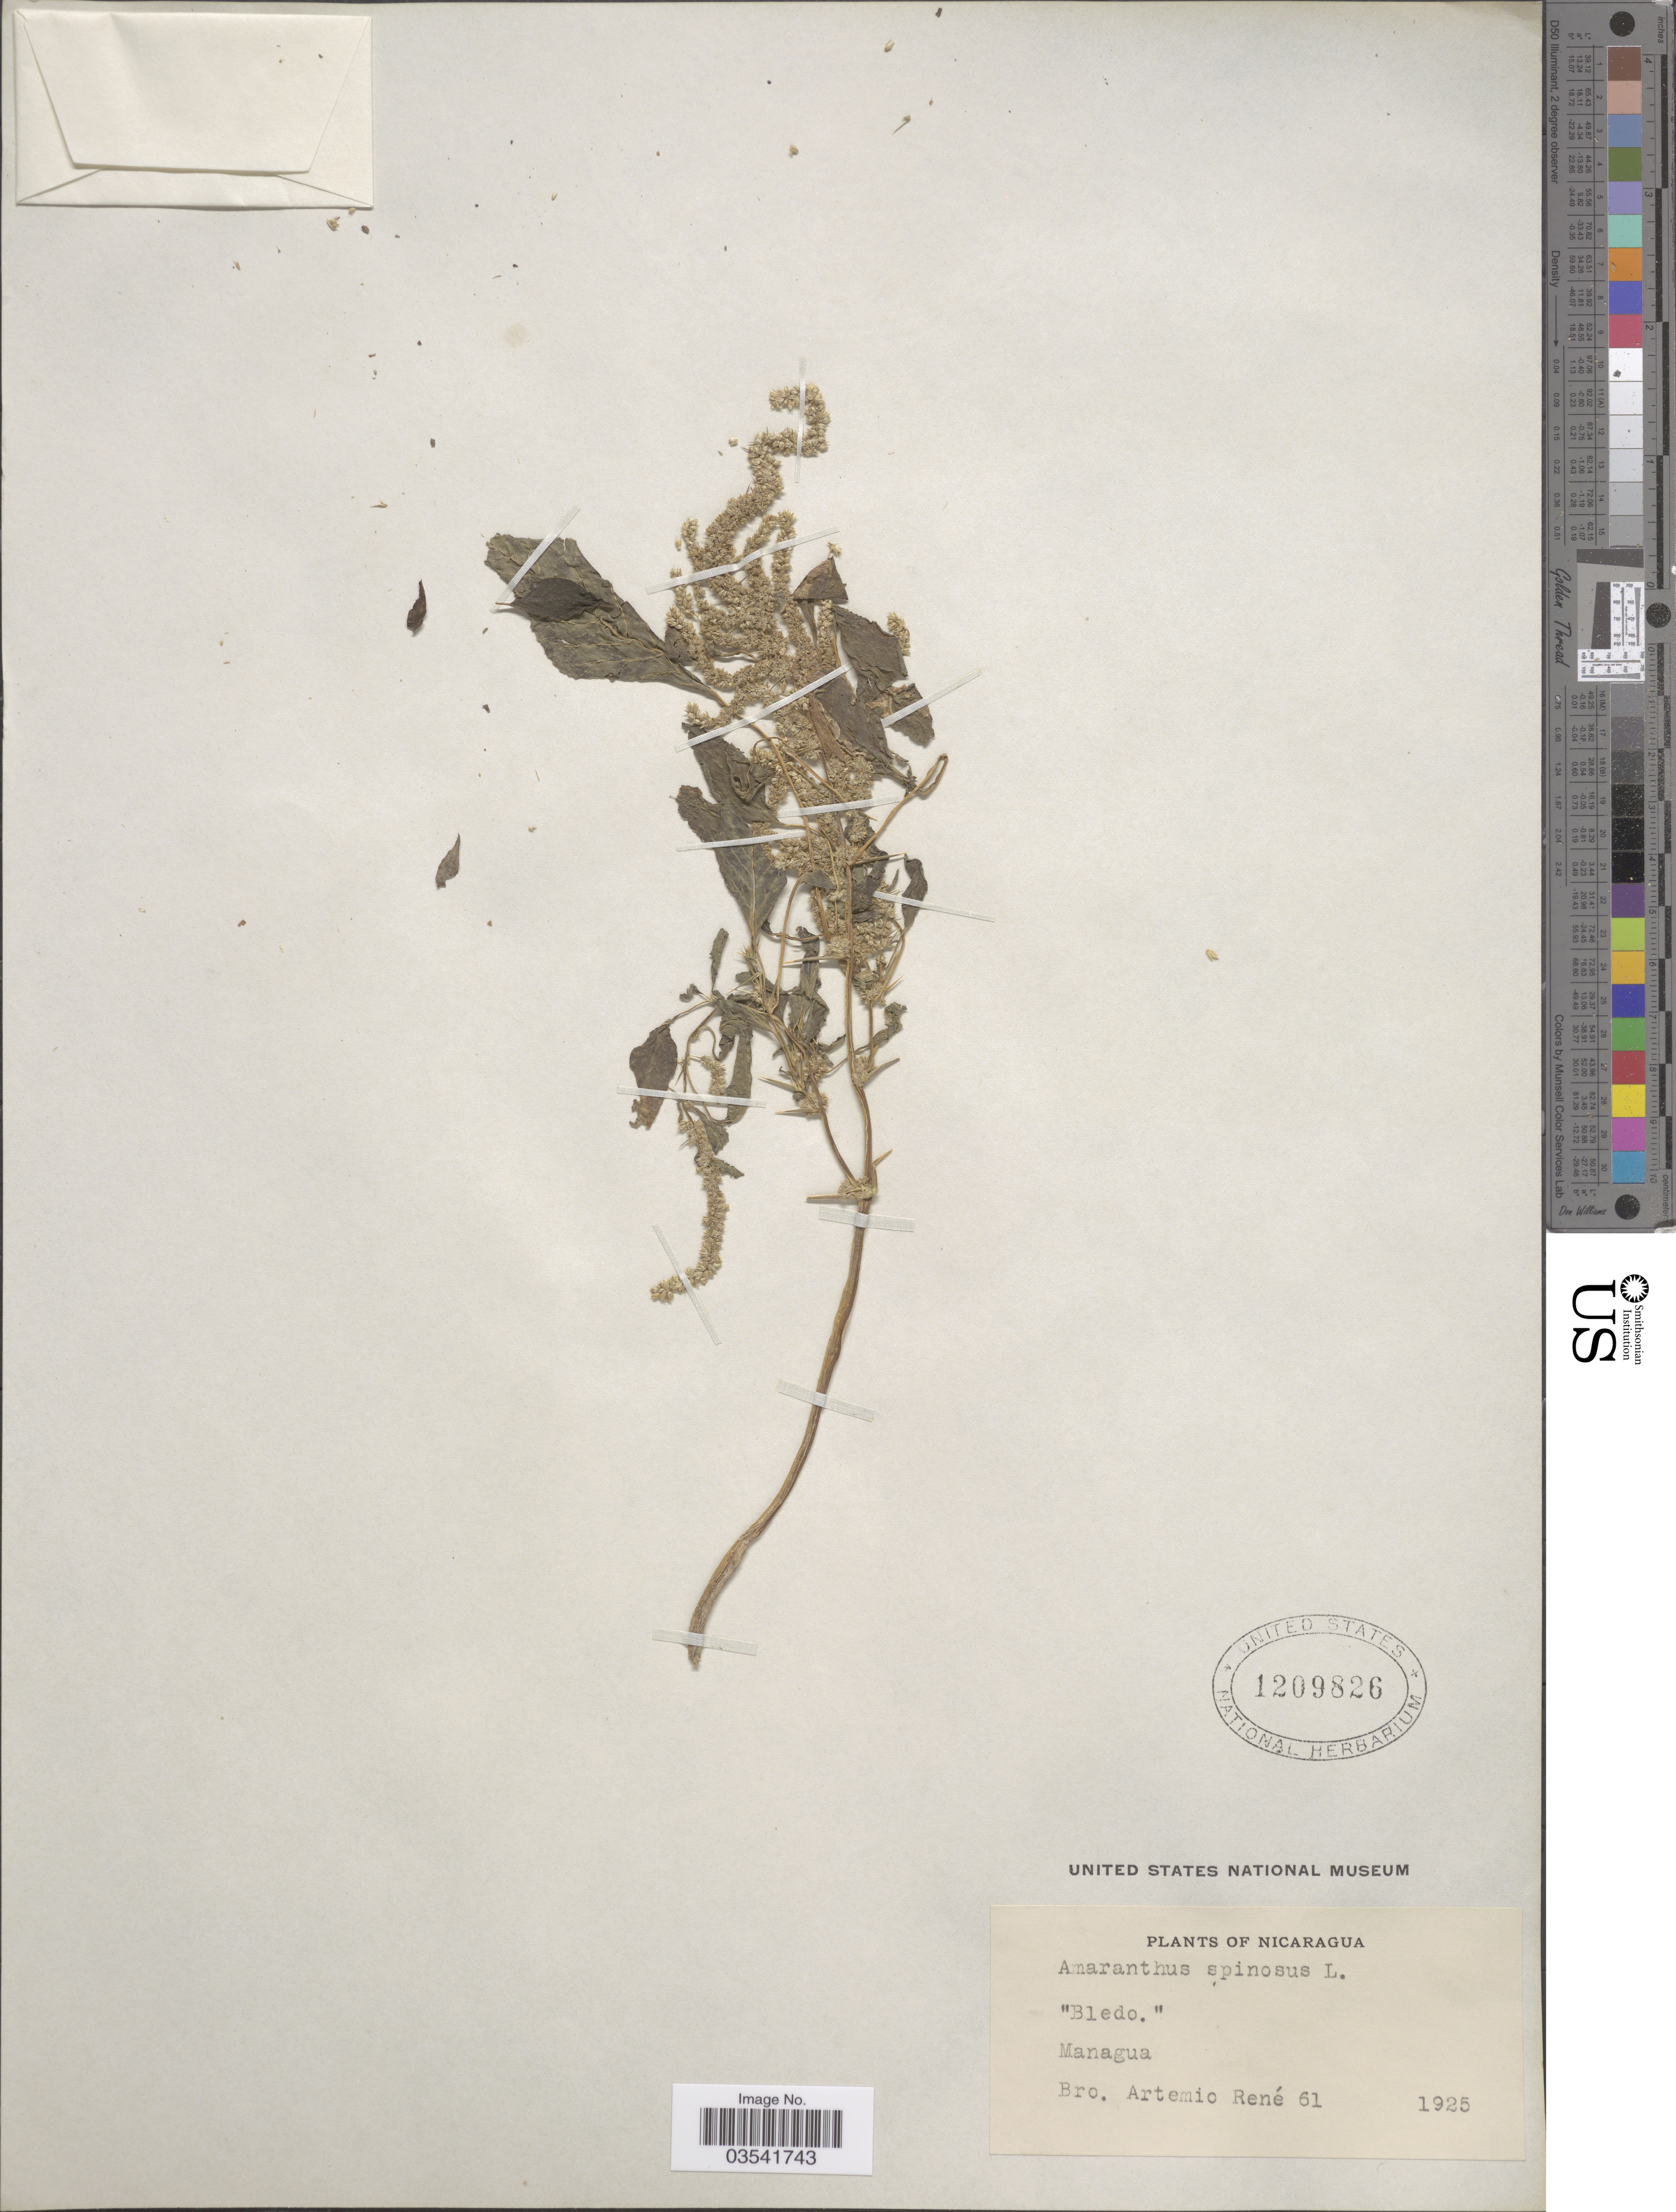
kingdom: Plantae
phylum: Tracheophyta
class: Magnoliopsida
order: Caryophyllales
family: Amaranthaceae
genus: Amaranthus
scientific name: Amaranthus spinosus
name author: L.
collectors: B. Rene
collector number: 61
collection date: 1925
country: Nicaragua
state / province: Managua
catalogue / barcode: US 1209826